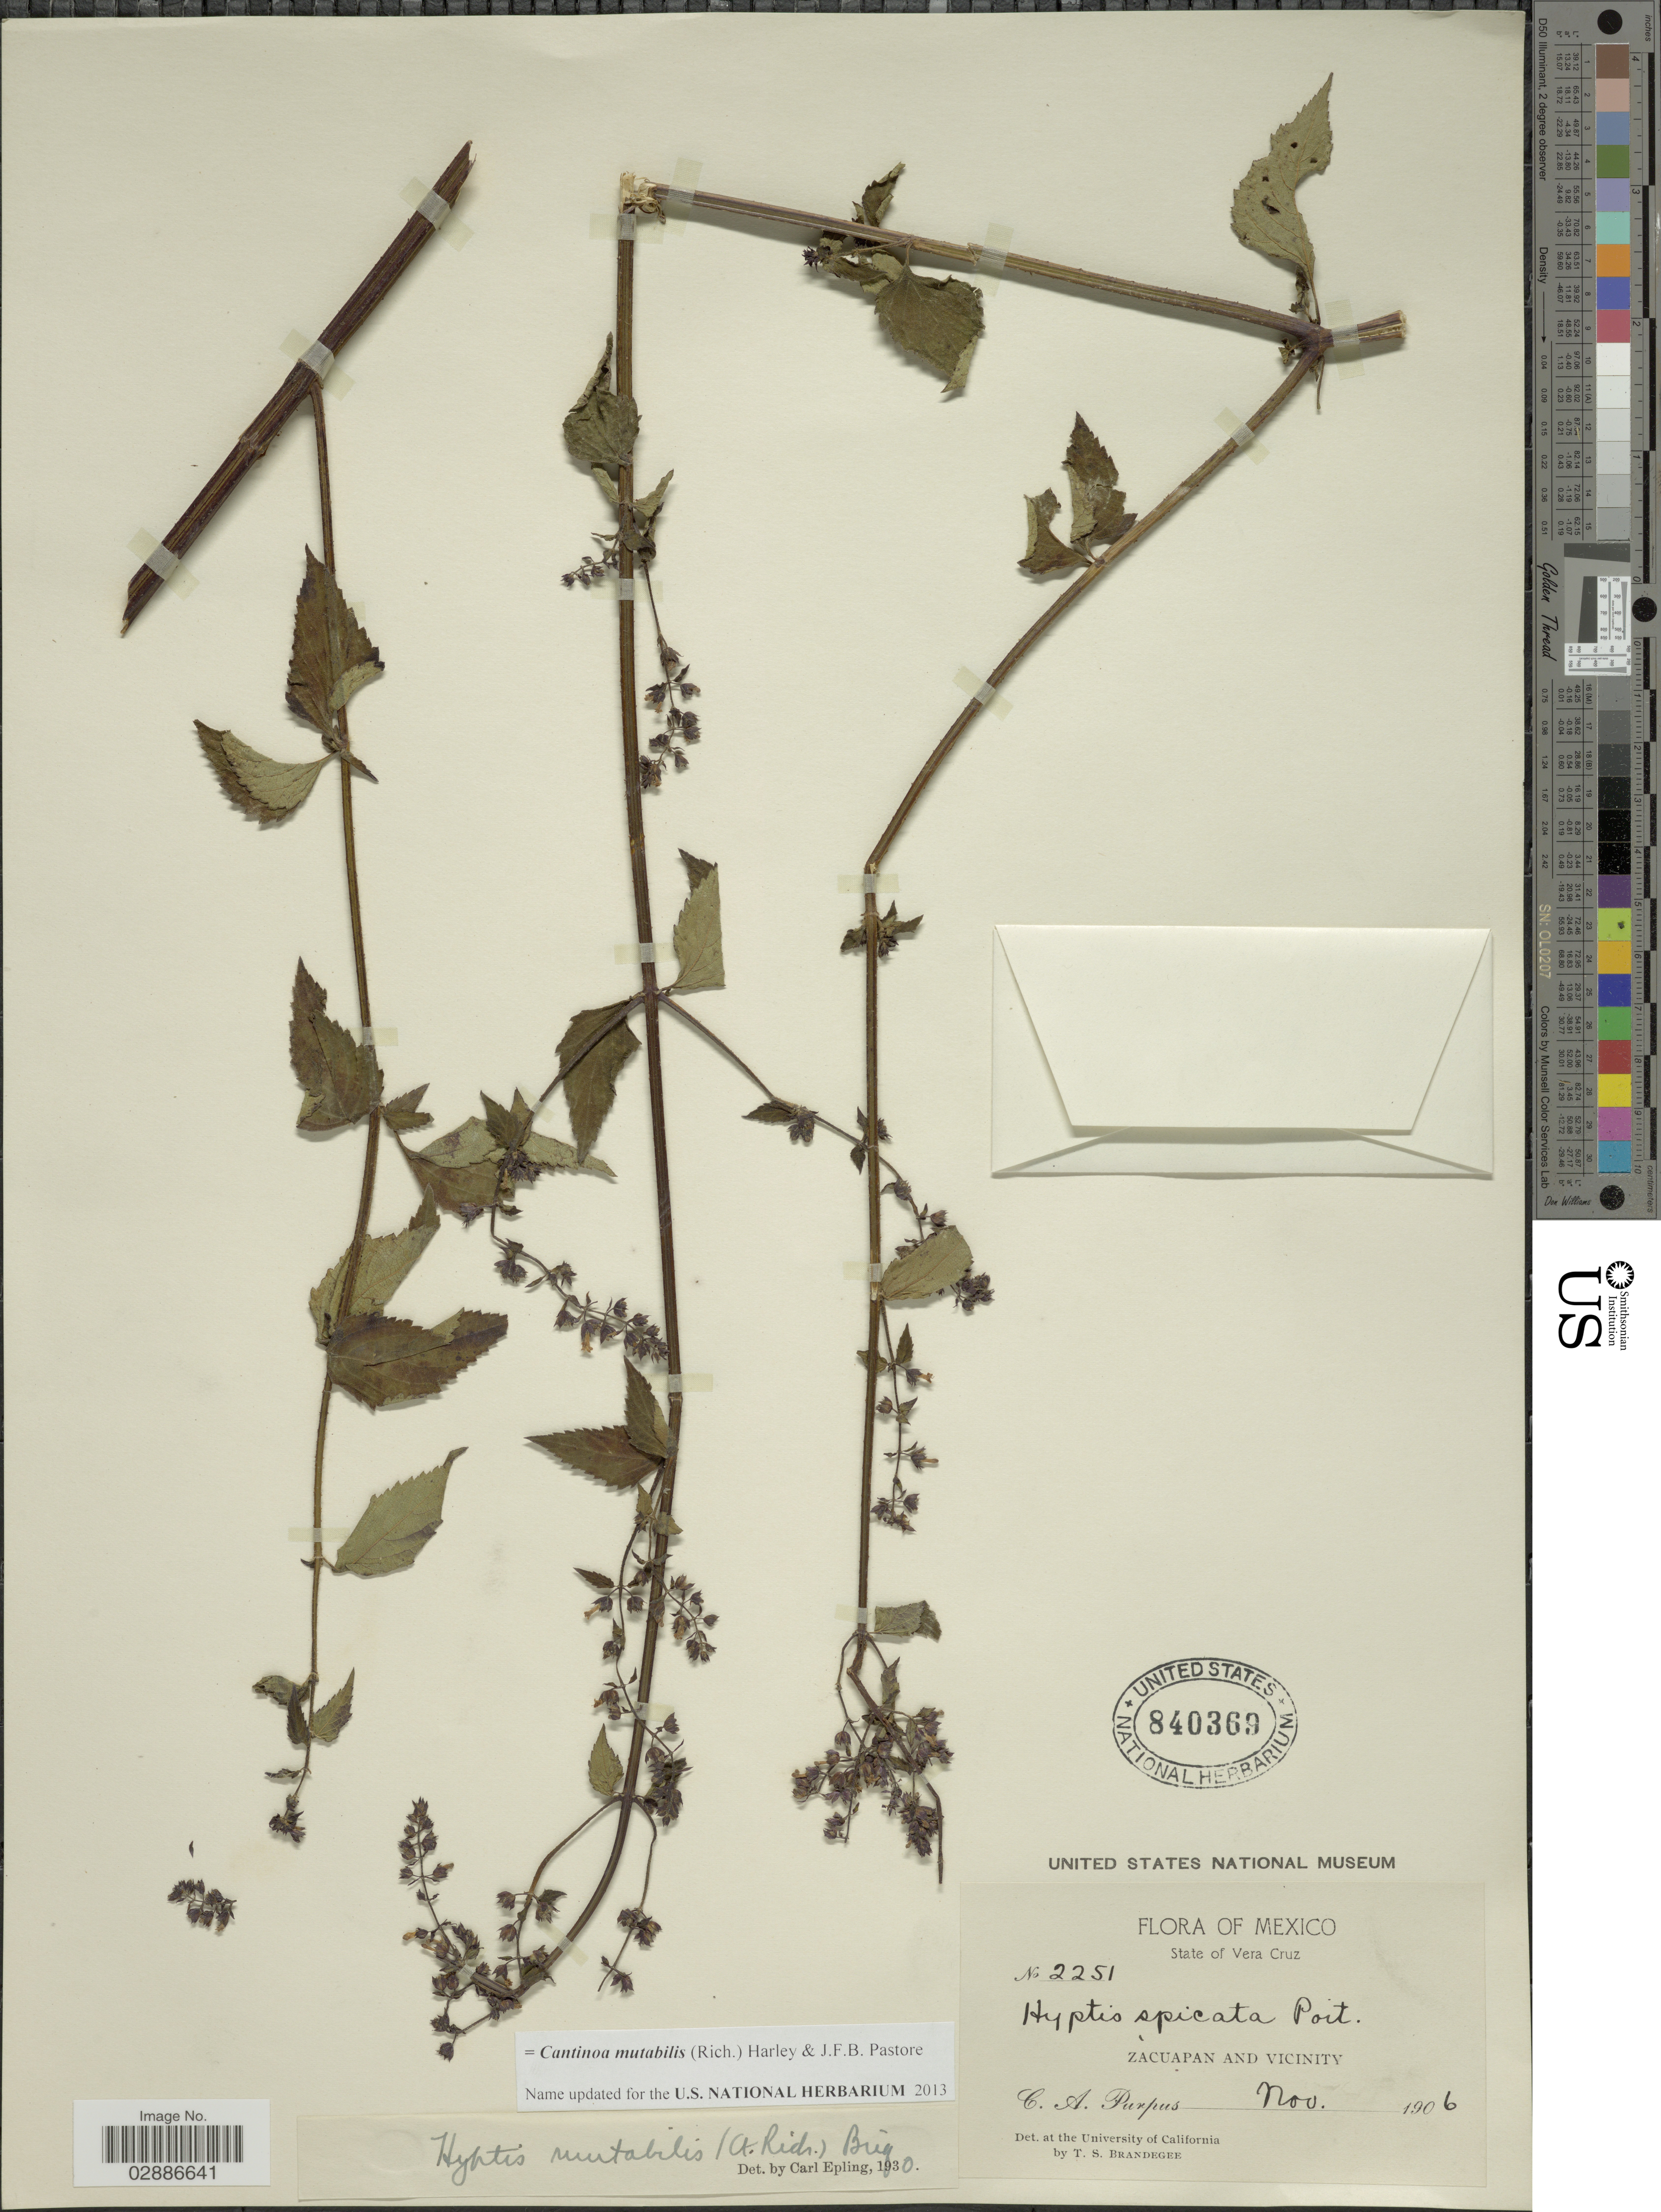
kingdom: Plantae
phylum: Tracheophyta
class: Magnoliopsida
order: Lamiales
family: Lamiaceae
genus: Cantinoa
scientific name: Cantinoa mutabilis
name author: (Epling) Harley & J.F.B. Pastore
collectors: C. A. Purpus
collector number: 2251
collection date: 1906-11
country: Mexico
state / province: Veracruz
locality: State of Vera Cruz. Zàcuapan and vicinity.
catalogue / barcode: US 840369